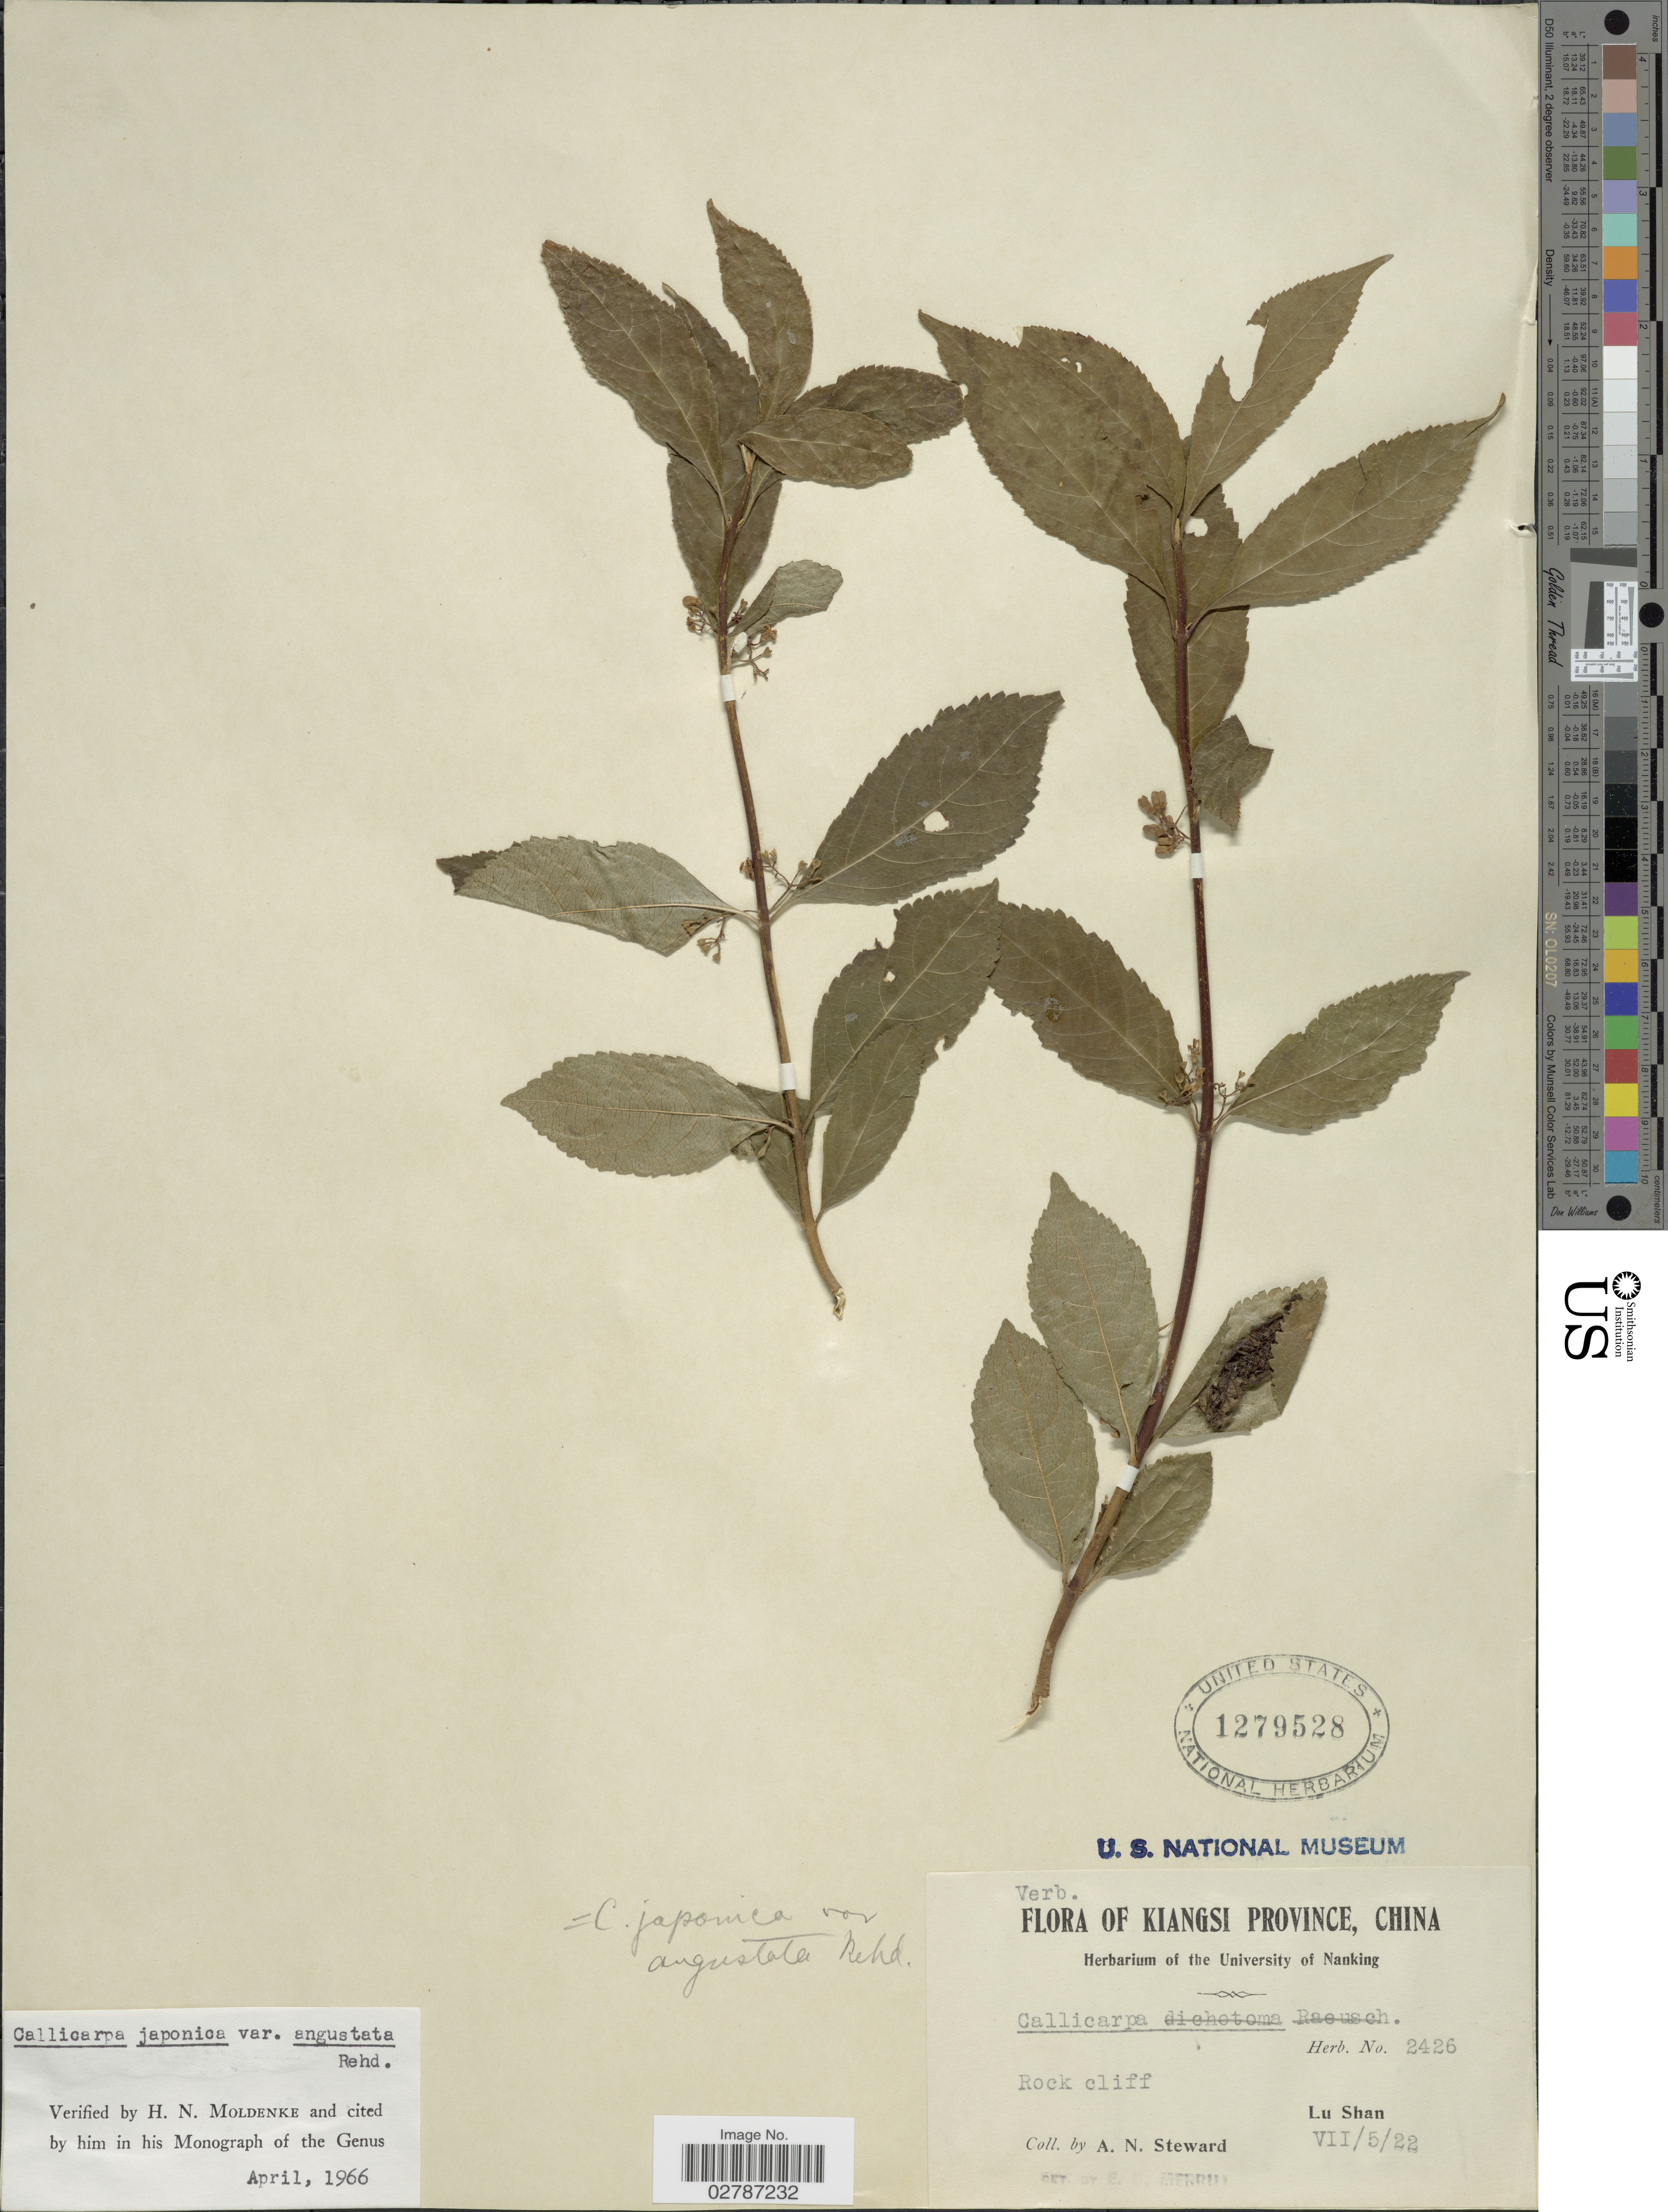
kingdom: Plantae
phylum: Tracheophyta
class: Magnoliopsida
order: Lamiales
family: Lamiaceae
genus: Callicarpa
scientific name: Callicarpa japonica var. angustata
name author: Rehder in Sarg.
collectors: A. N. Steward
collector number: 2426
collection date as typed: Transcribed d/m/y: 5/7/22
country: China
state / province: Jiangxi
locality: Kiangsi Province. Rock cliff, Lu Shan.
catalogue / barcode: US 1279528